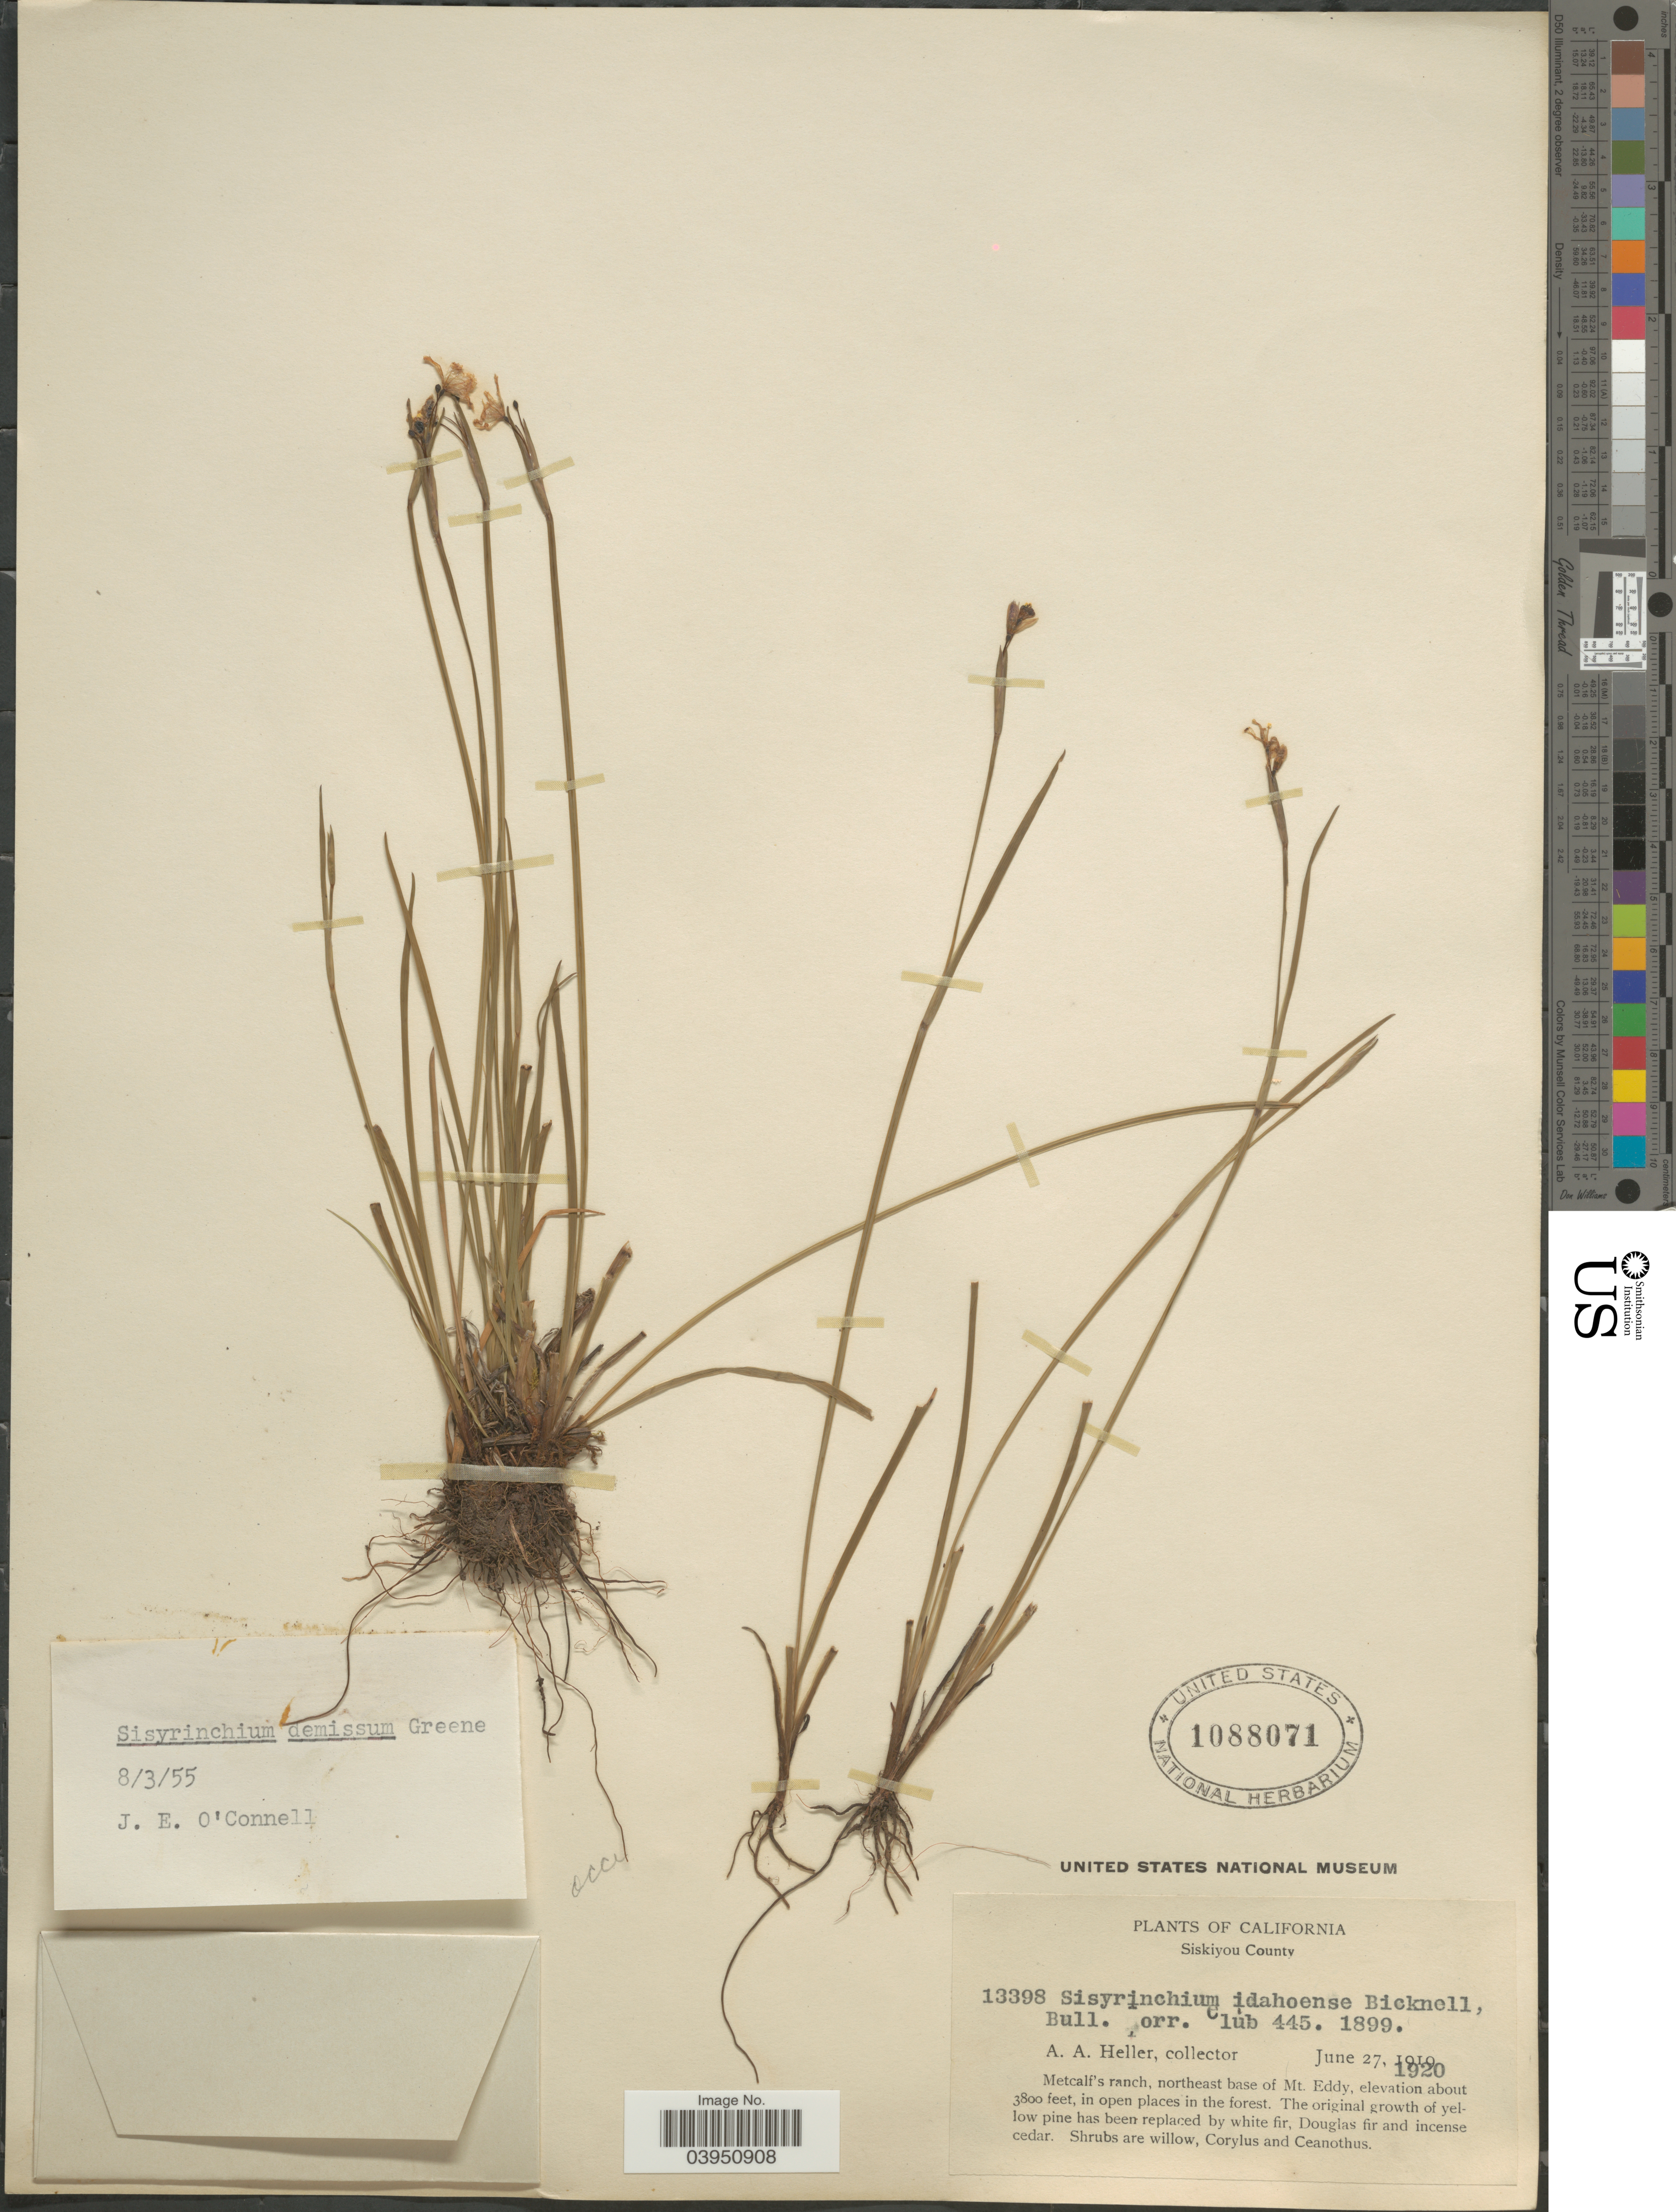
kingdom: Plantae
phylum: Tracheophyta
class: Liliopsida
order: Asparagales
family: Iridaceae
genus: Sisyrinchium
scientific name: Sisyrinchium demissum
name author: Greene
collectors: A. A. Heller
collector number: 13398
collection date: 1920-06-27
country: United States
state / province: California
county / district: Siskiyou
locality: Siskiyou County. Metcalf's ranch, northeast base of Mt. Eddy.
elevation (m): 1158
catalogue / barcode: US 1088071